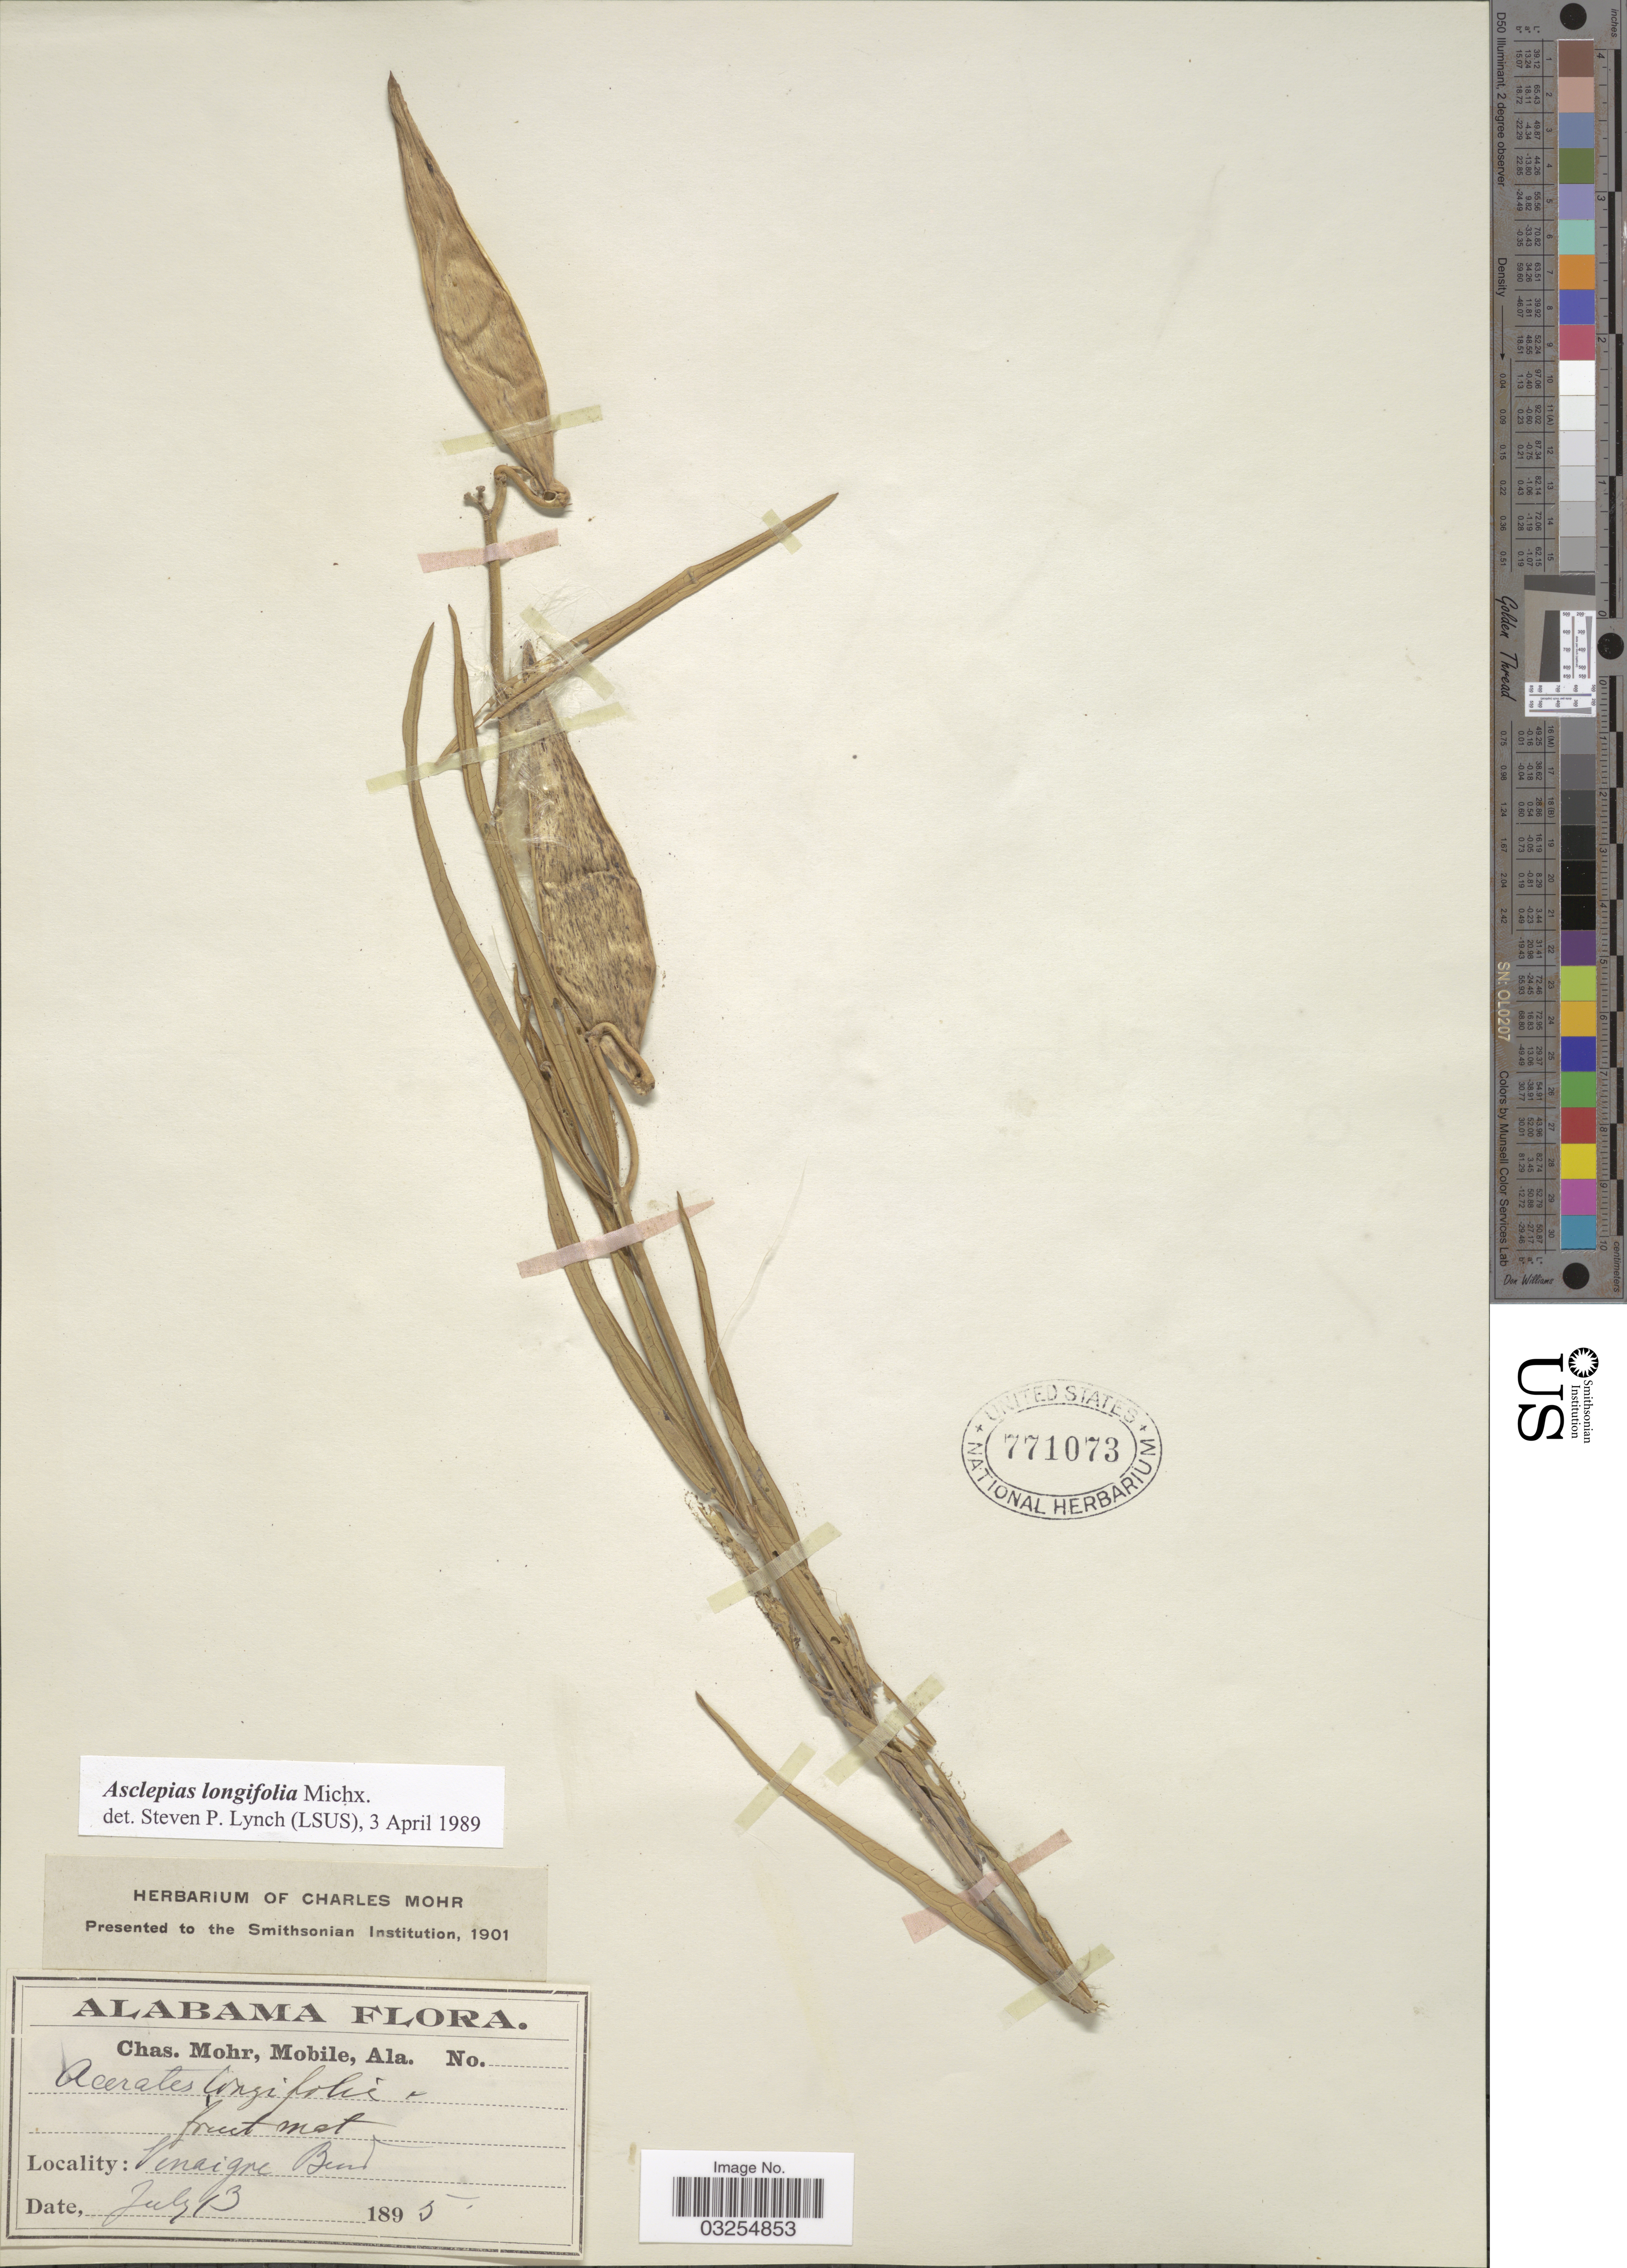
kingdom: Plantae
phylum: Tracheophyta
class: Magnoliopsida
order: Gentianales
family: Apocynaceae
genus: Asclepias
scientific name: Asclepias longifolia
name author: Michx.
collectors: Mohr, C. T. (herbarium)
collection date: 1895-07-13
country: United States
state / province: Alabama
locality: Vinegar Bend.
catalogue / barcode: US 771073